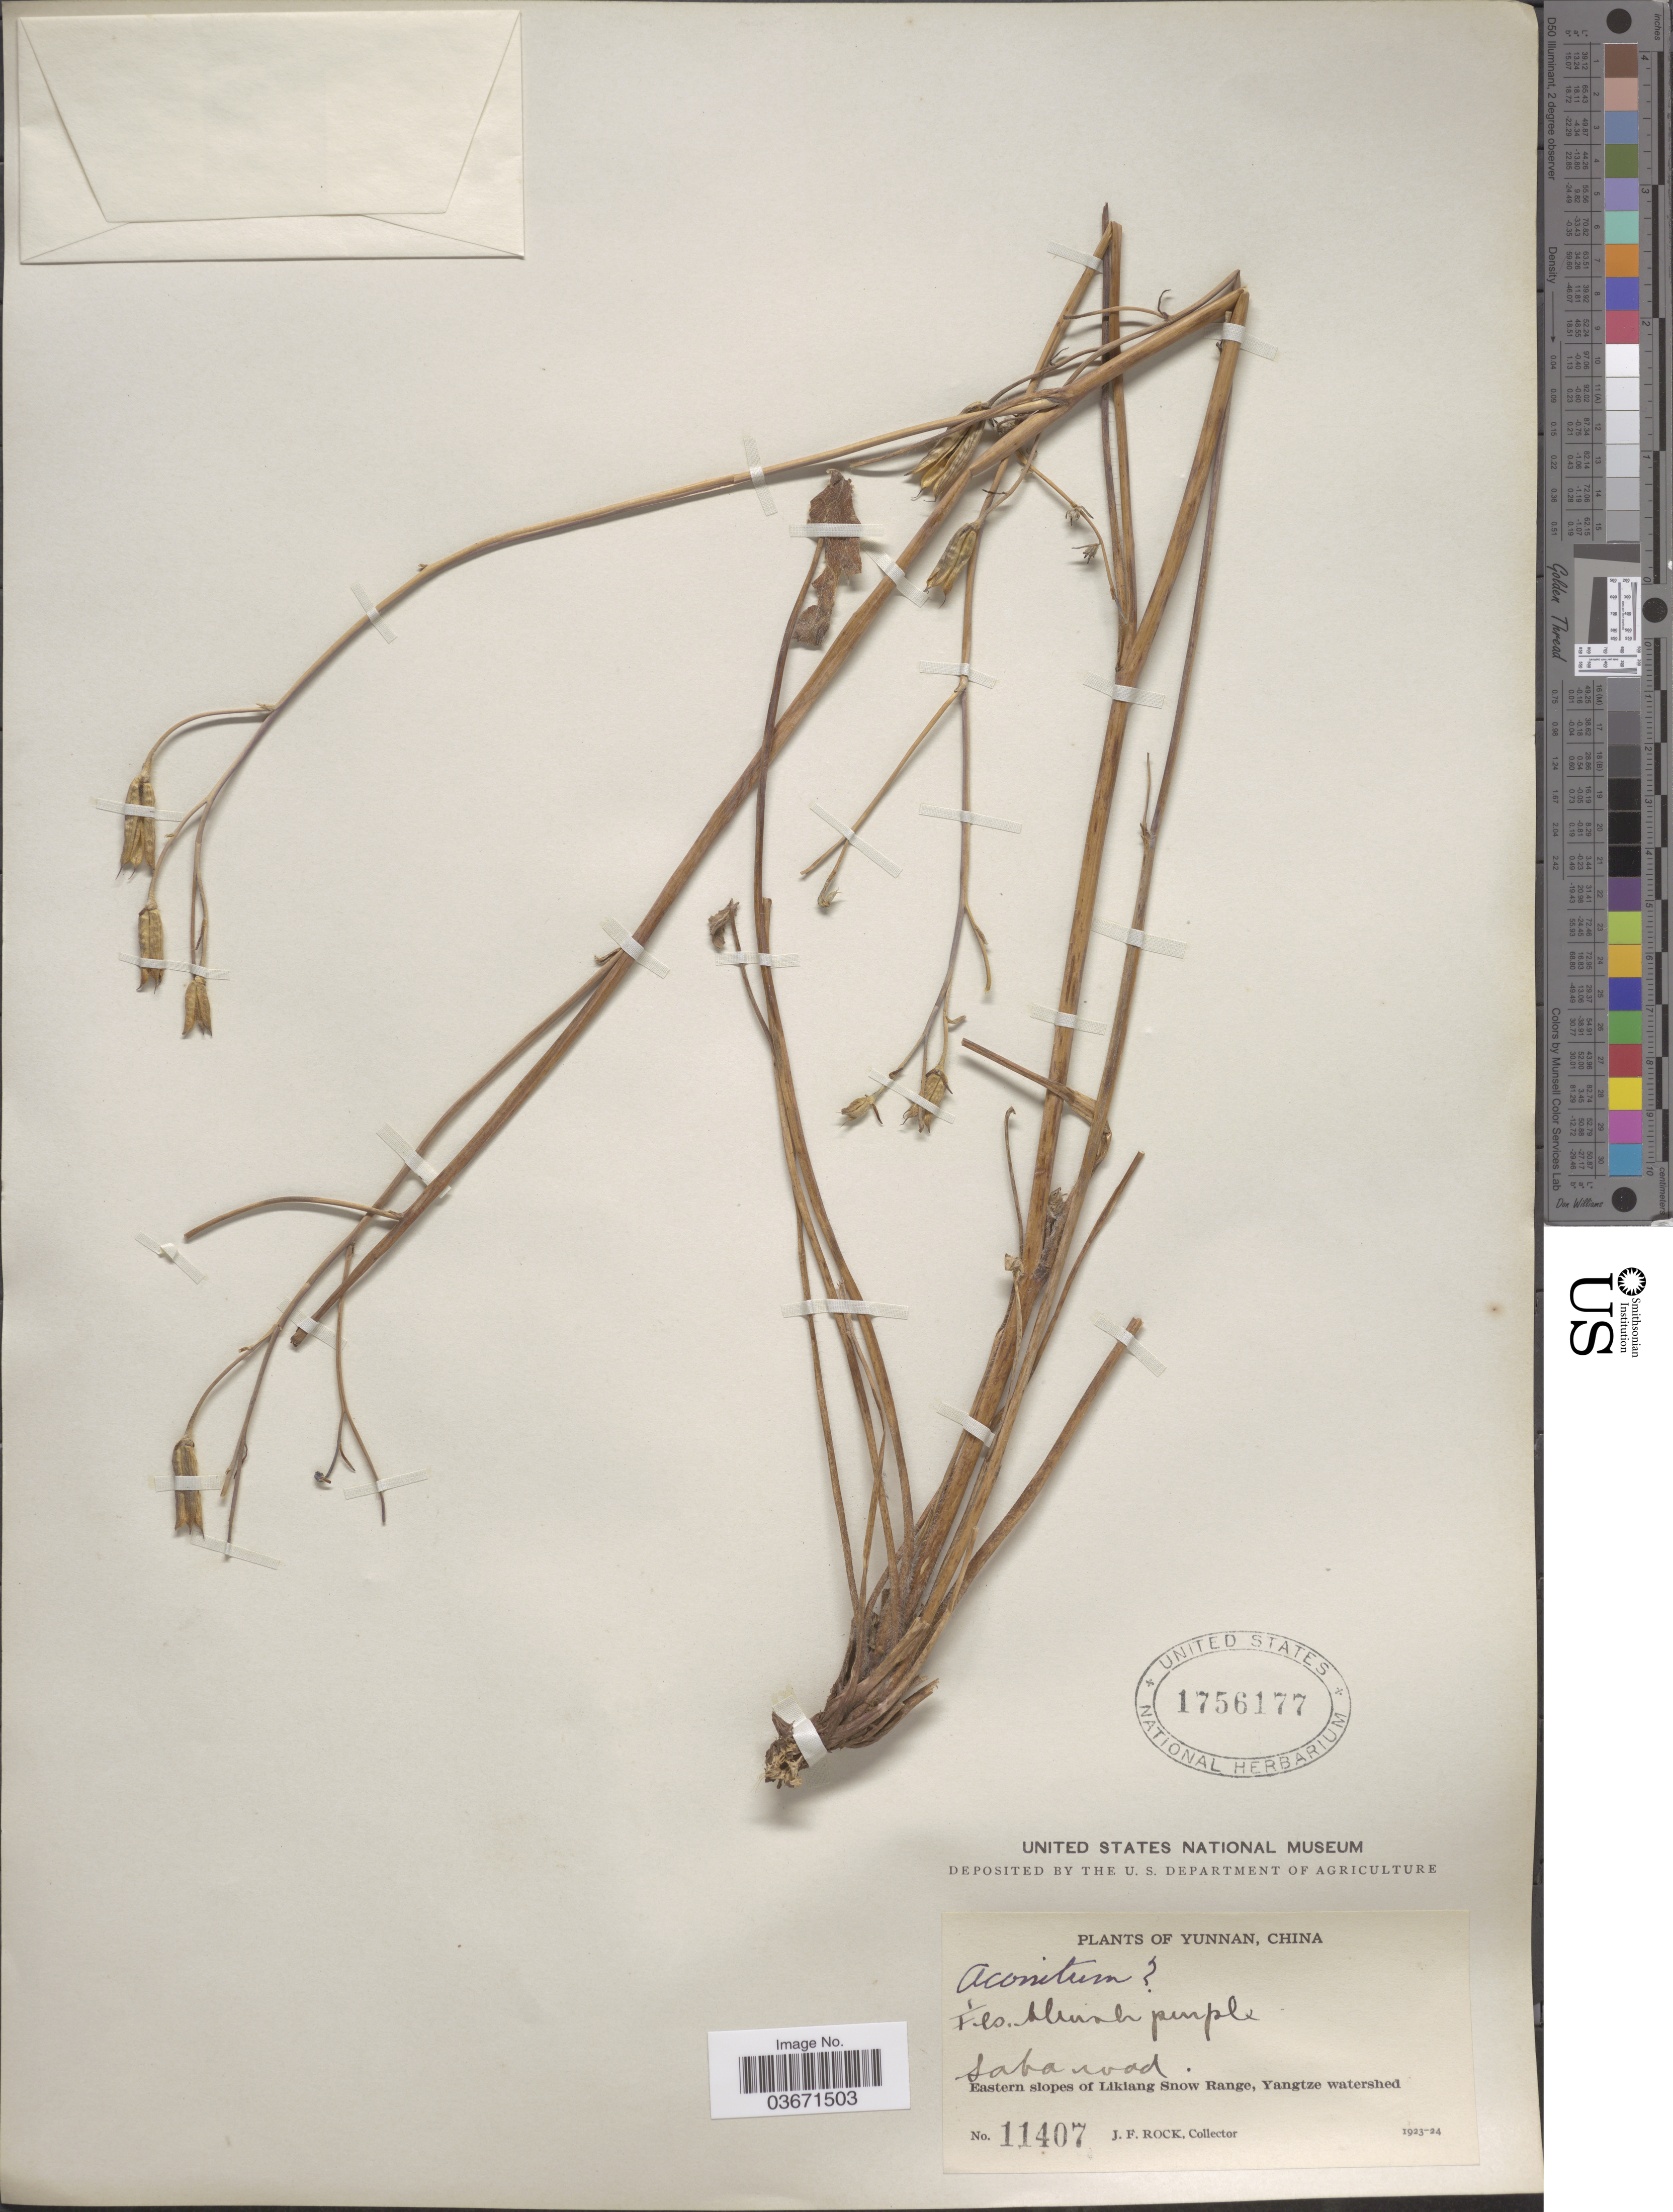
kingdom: Plantae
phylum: Tracheophyta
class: Magnoliopsida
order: Ranunculales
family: Ranunculaceae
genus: Aconitum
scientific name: Aconitum sp.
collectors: J. Rock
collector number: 11407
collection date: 1923/1924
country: China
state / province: Yunnan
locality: Saba road. Eastern slopes of Likiang Snow Range, Yangtze watershed.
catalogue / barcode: US 1756177